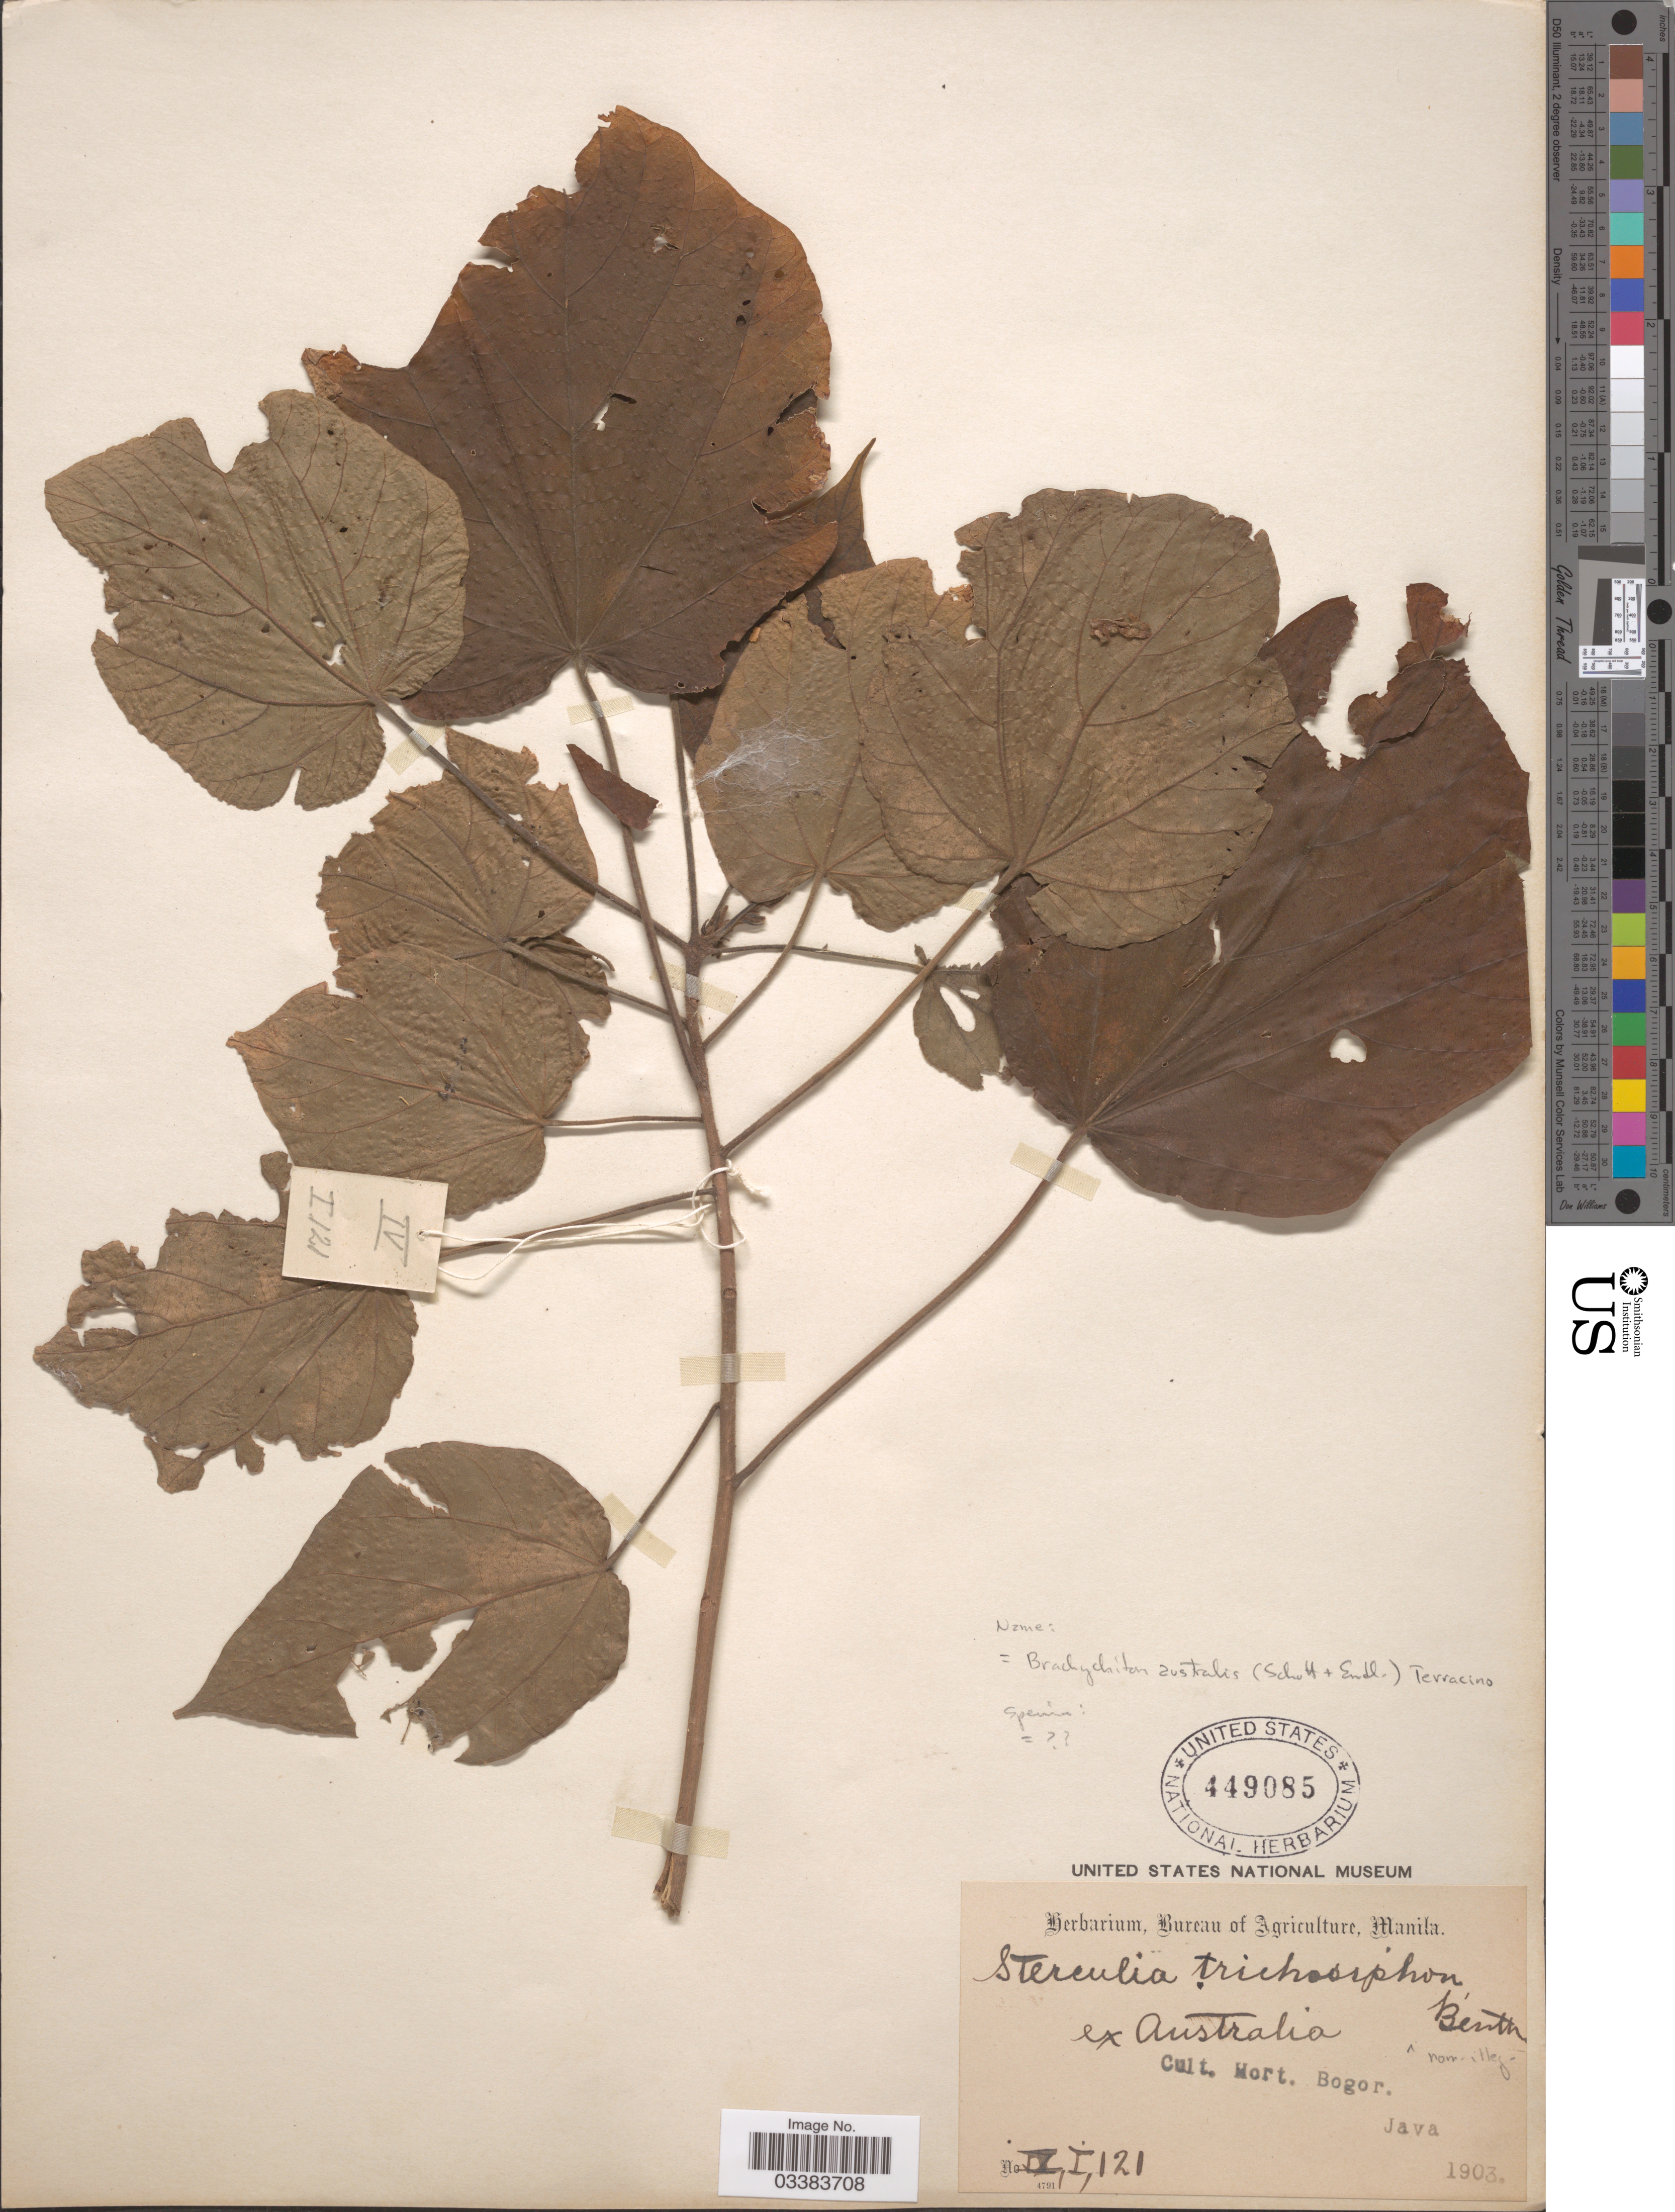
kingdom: Plantae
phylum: Tracheophyta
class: Magnoliopsida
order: Malvales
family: Malvaceae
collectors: ex Herb. Bur. Agric. Manila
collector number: IV,I,121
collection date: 1903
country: Indonesia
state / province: Java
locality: Cult. Hort. Bogor.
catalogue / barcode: US 449085